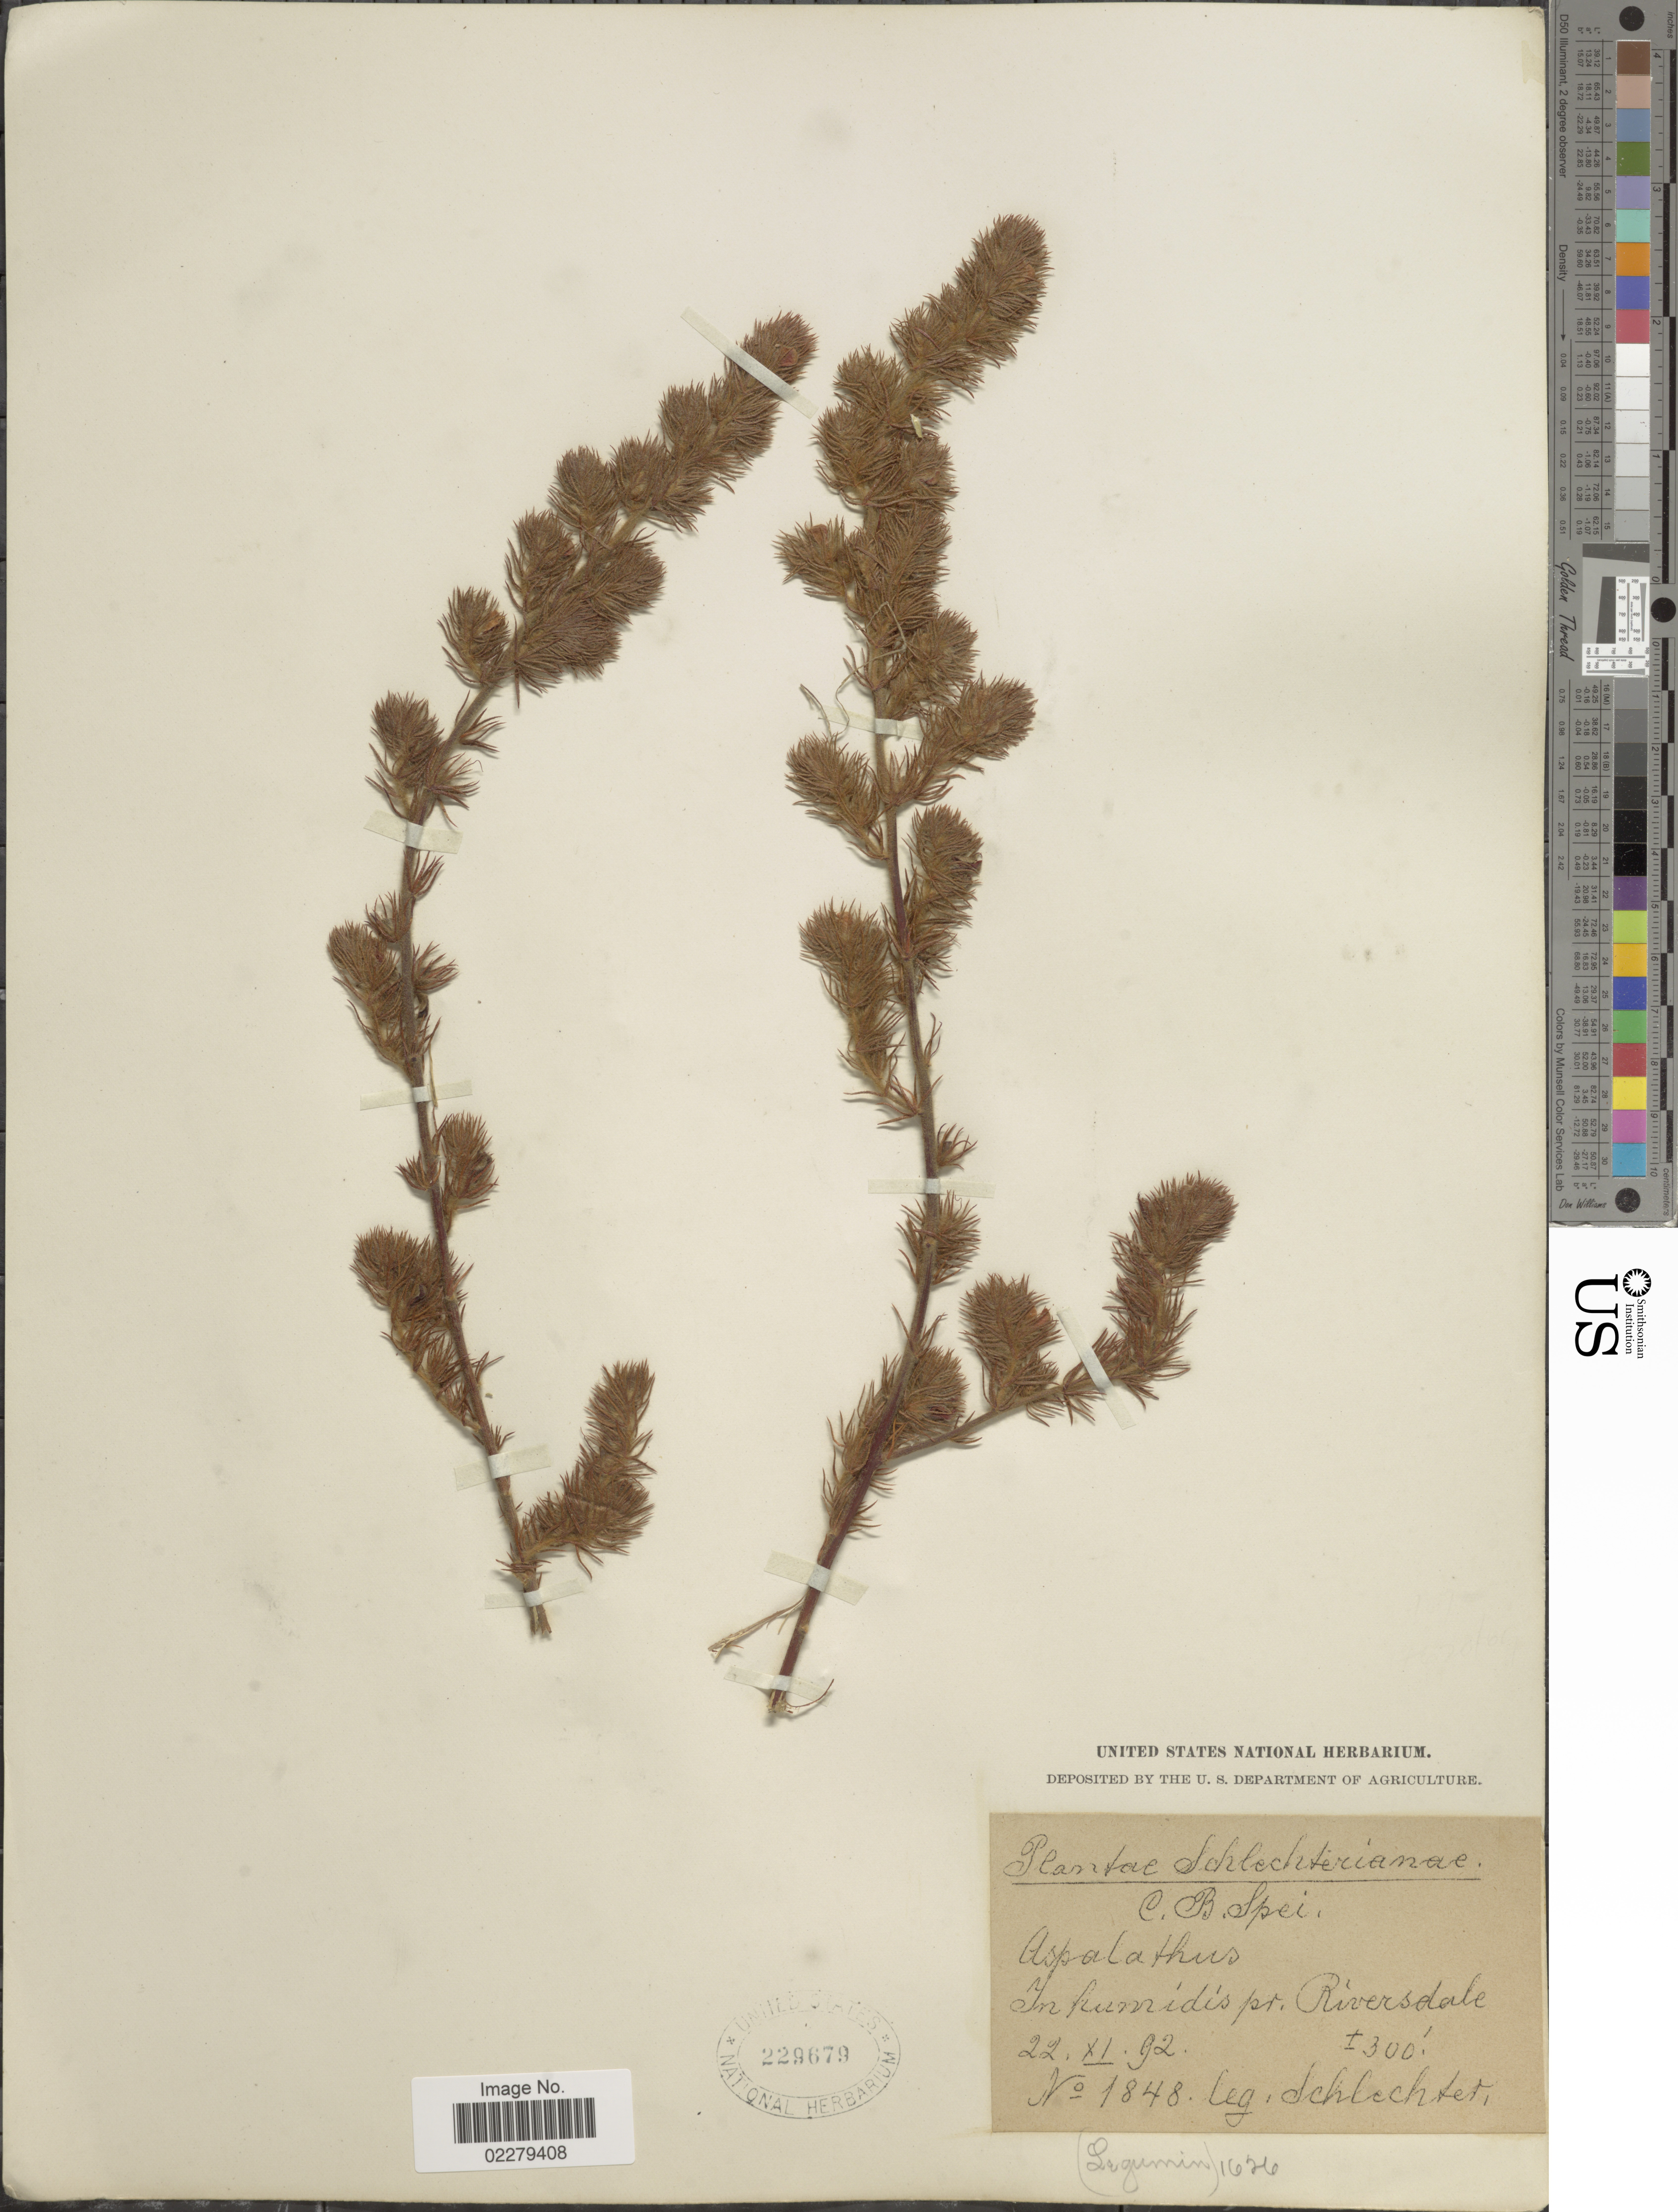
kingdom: Plantae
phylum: Tracheophyta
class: Magnoliopsida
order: Fabales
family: Fabaceae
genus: Aspalathus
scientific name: Aspalathus sp.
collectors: Schlechter, --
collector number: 1848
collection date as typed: Transcribed d/m/y: 22/11/92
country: South Africa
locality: In humidis pr. Riversdale.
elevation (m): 91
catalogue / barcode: US 229679